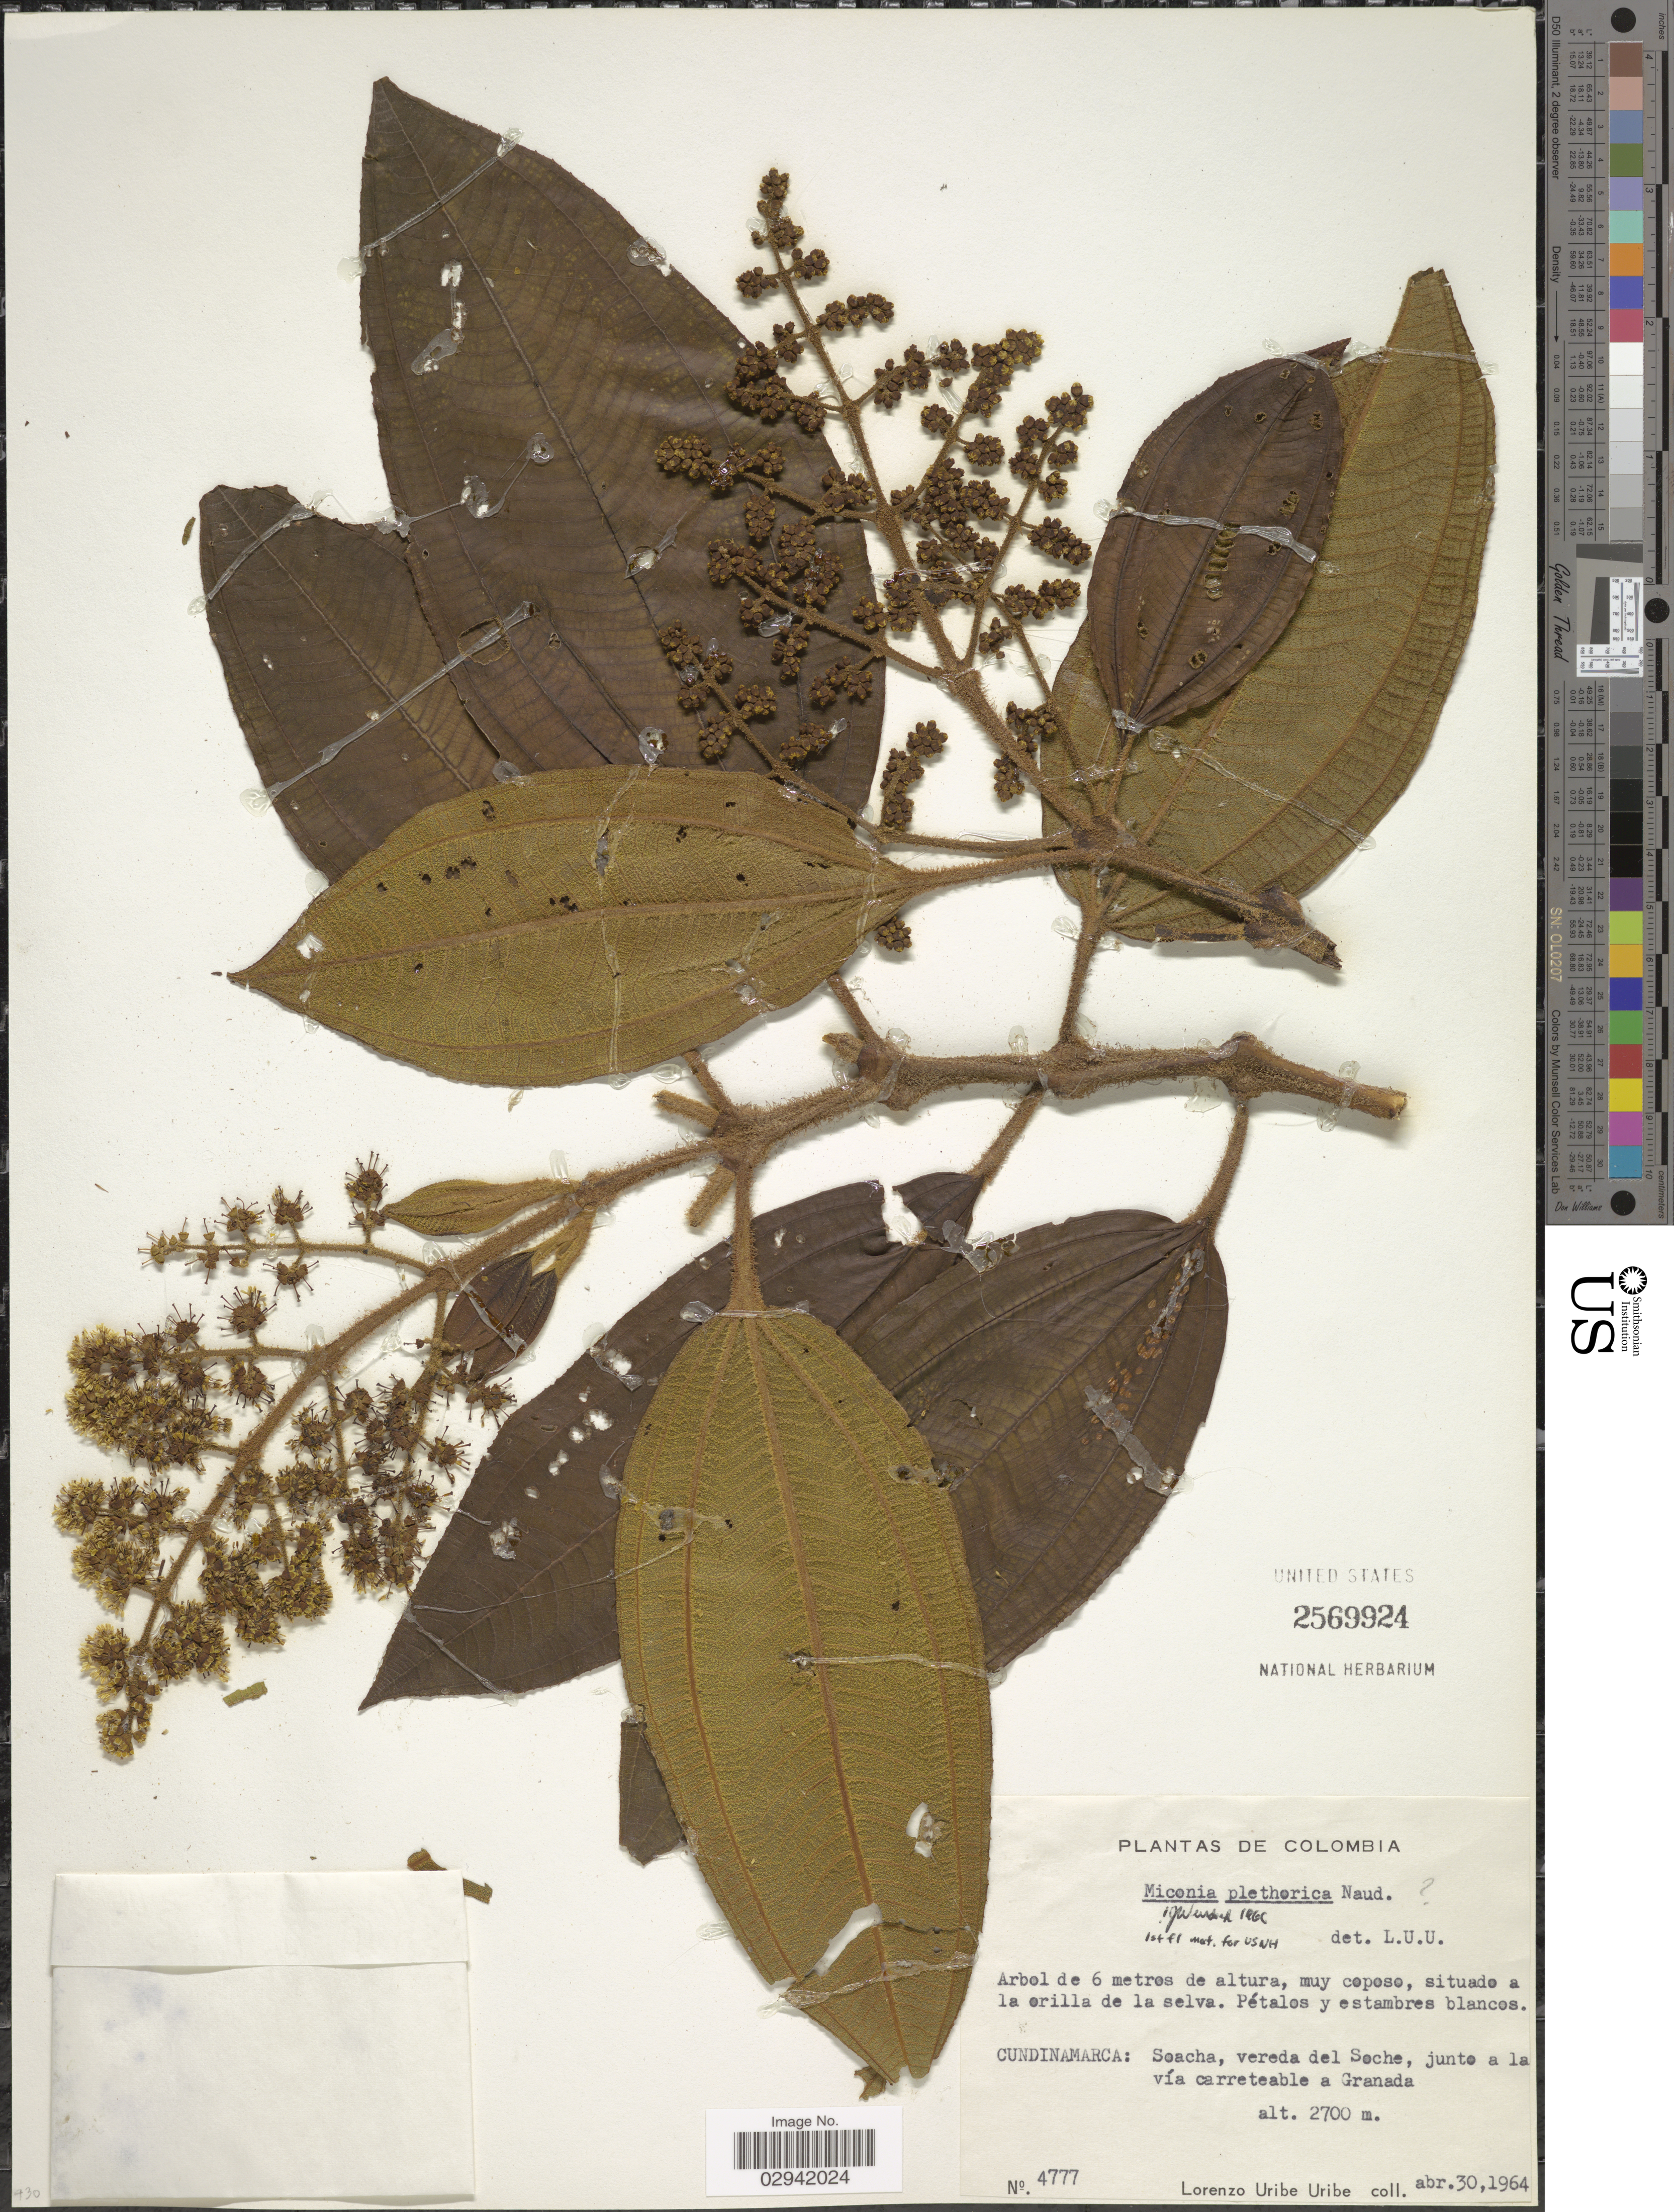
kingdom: Plantae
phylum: Tracheophyta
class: Magnoliopsida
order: Myrtales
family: Melastomataceae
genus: Miconia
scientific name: Miconia plethorica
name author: Naudin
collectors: L. Uribe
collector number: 4777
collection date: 1964-04-30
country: Colombia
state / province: Cundinamarca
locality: Soacha, vereda del Soche, junto a la vía carreteabla a Granada.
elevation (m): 2700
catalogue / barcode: US 2569924